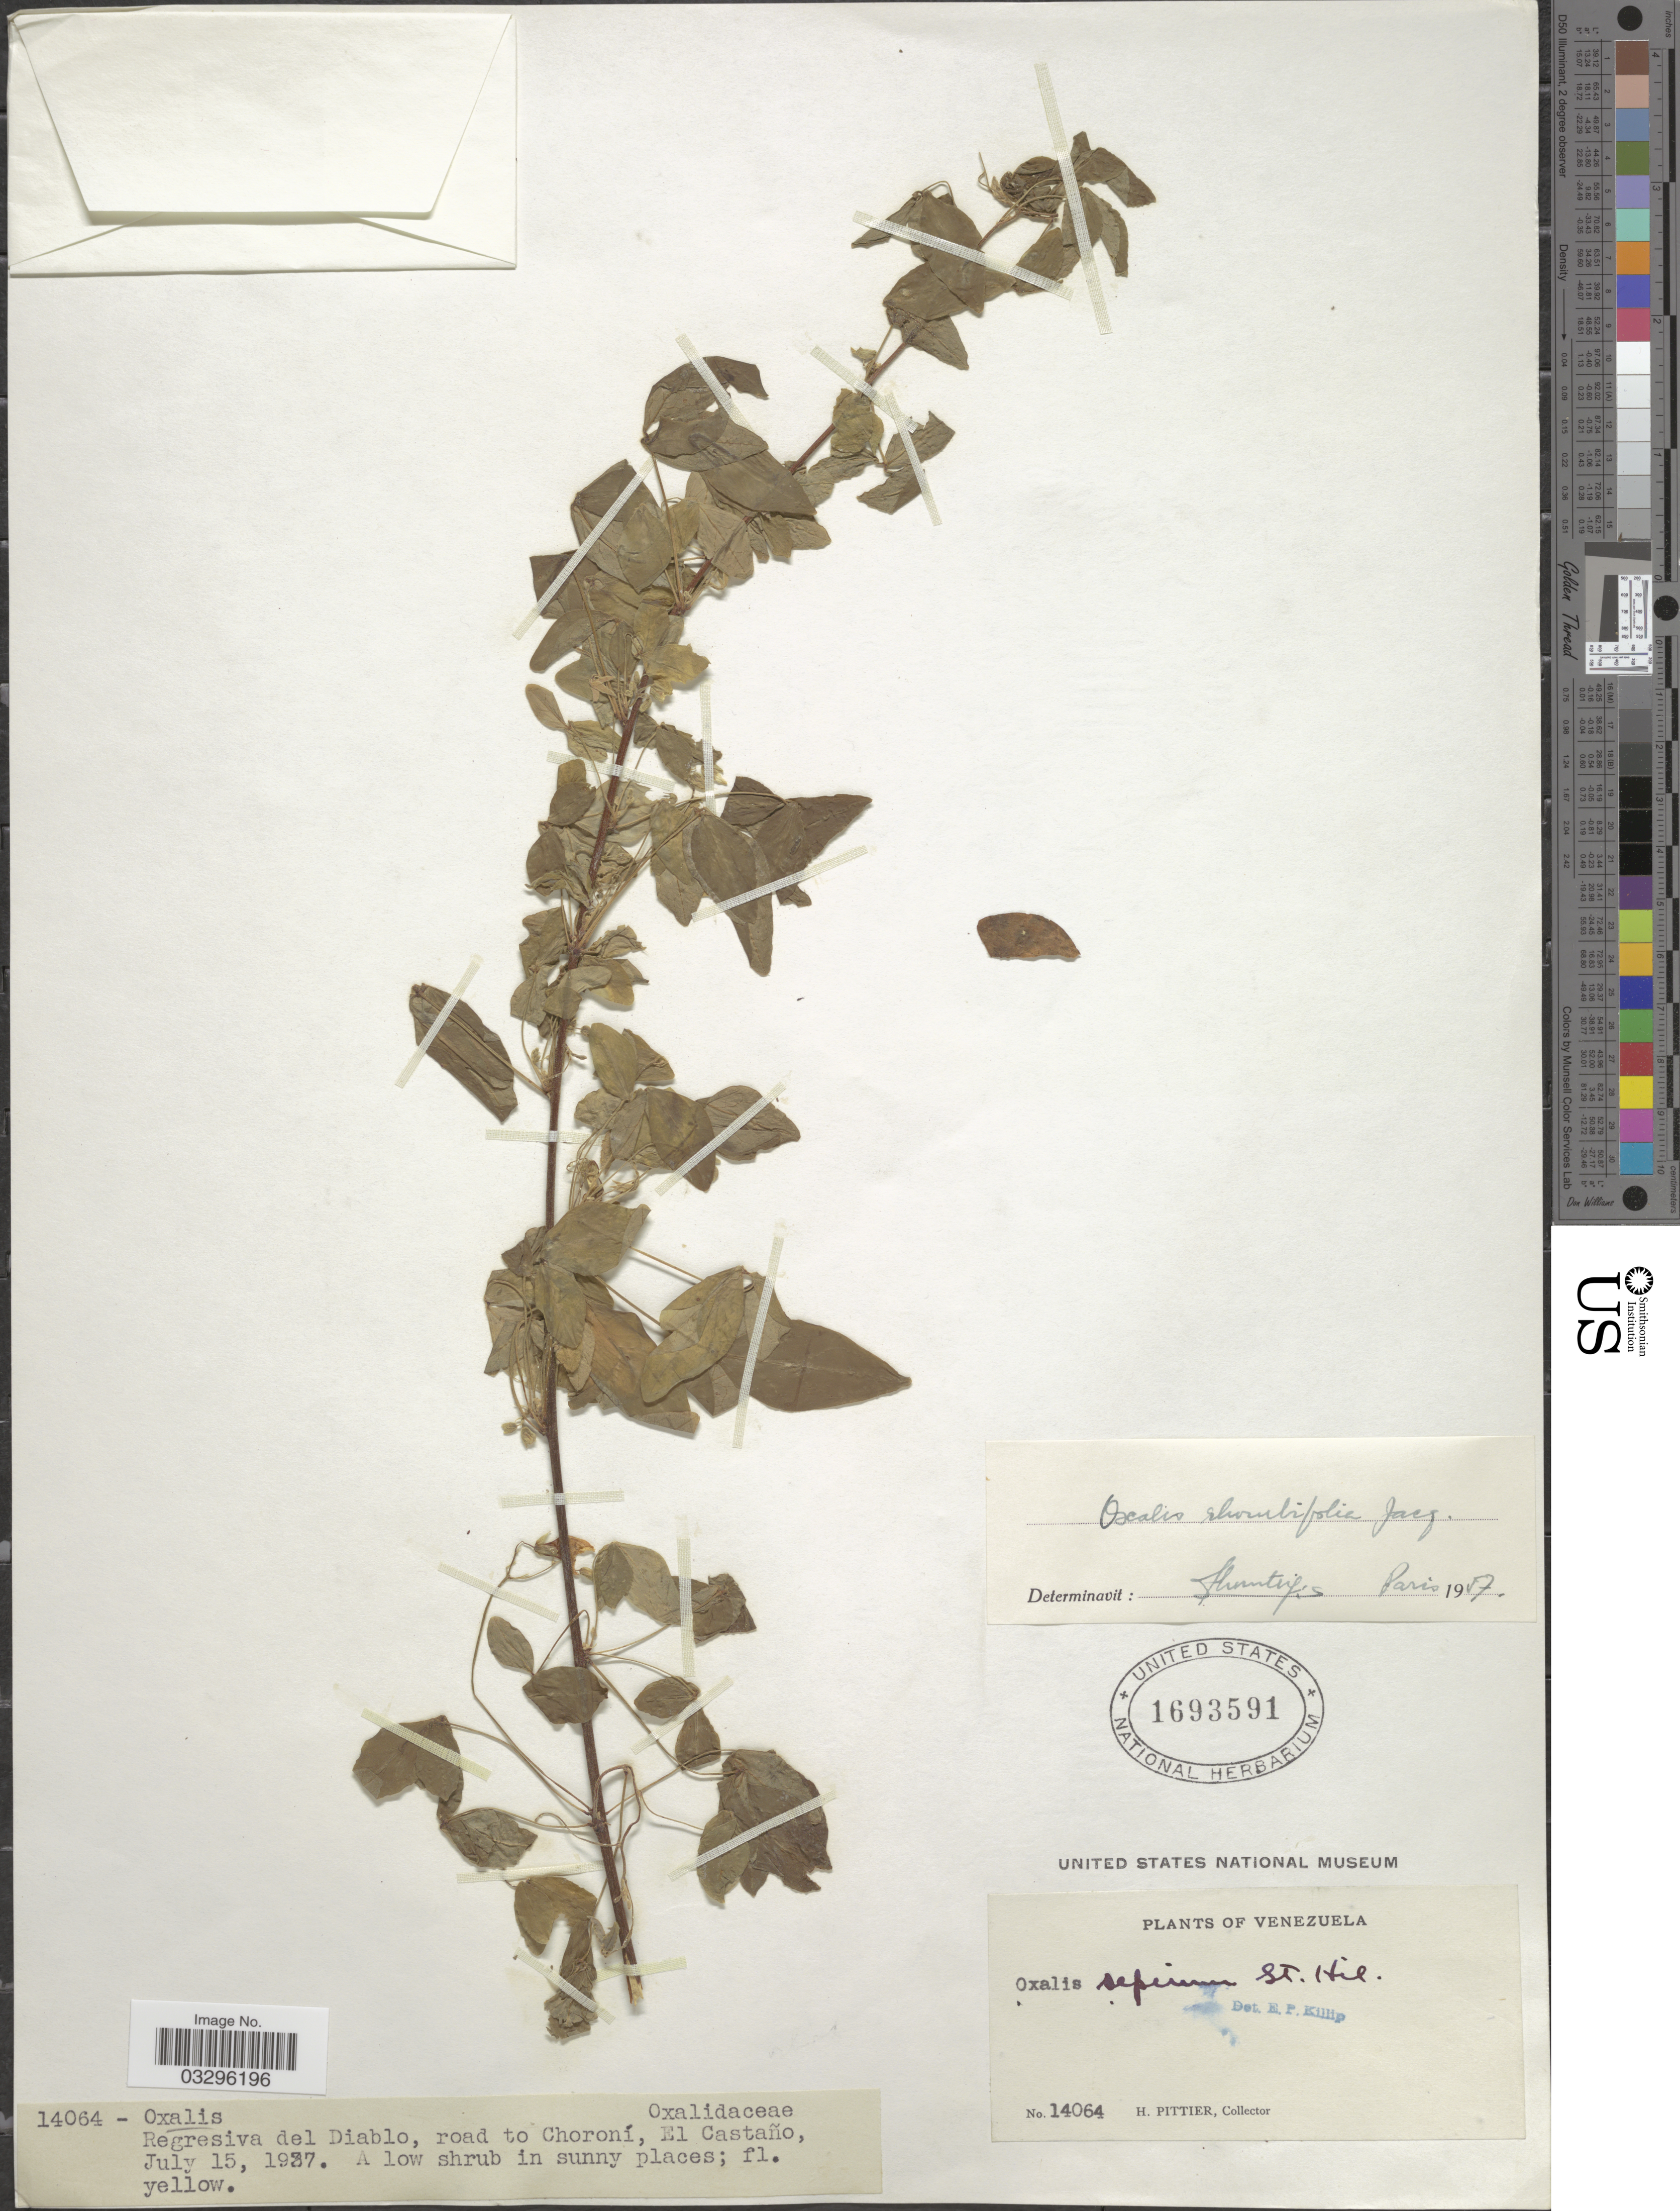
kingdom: Plantae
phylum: Tracheophyta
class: Magnoliopsida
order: Oxalidales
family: Oxalidaceae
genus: Oxalis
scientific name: Oxalis rhombifolia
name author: Jacq.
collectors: H. F. Pittier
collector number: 14064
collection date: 1937-07-15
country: Venezuela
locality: Regresiva del Diablo, road to Choroní, El Castaño.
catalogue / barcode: US 1693591